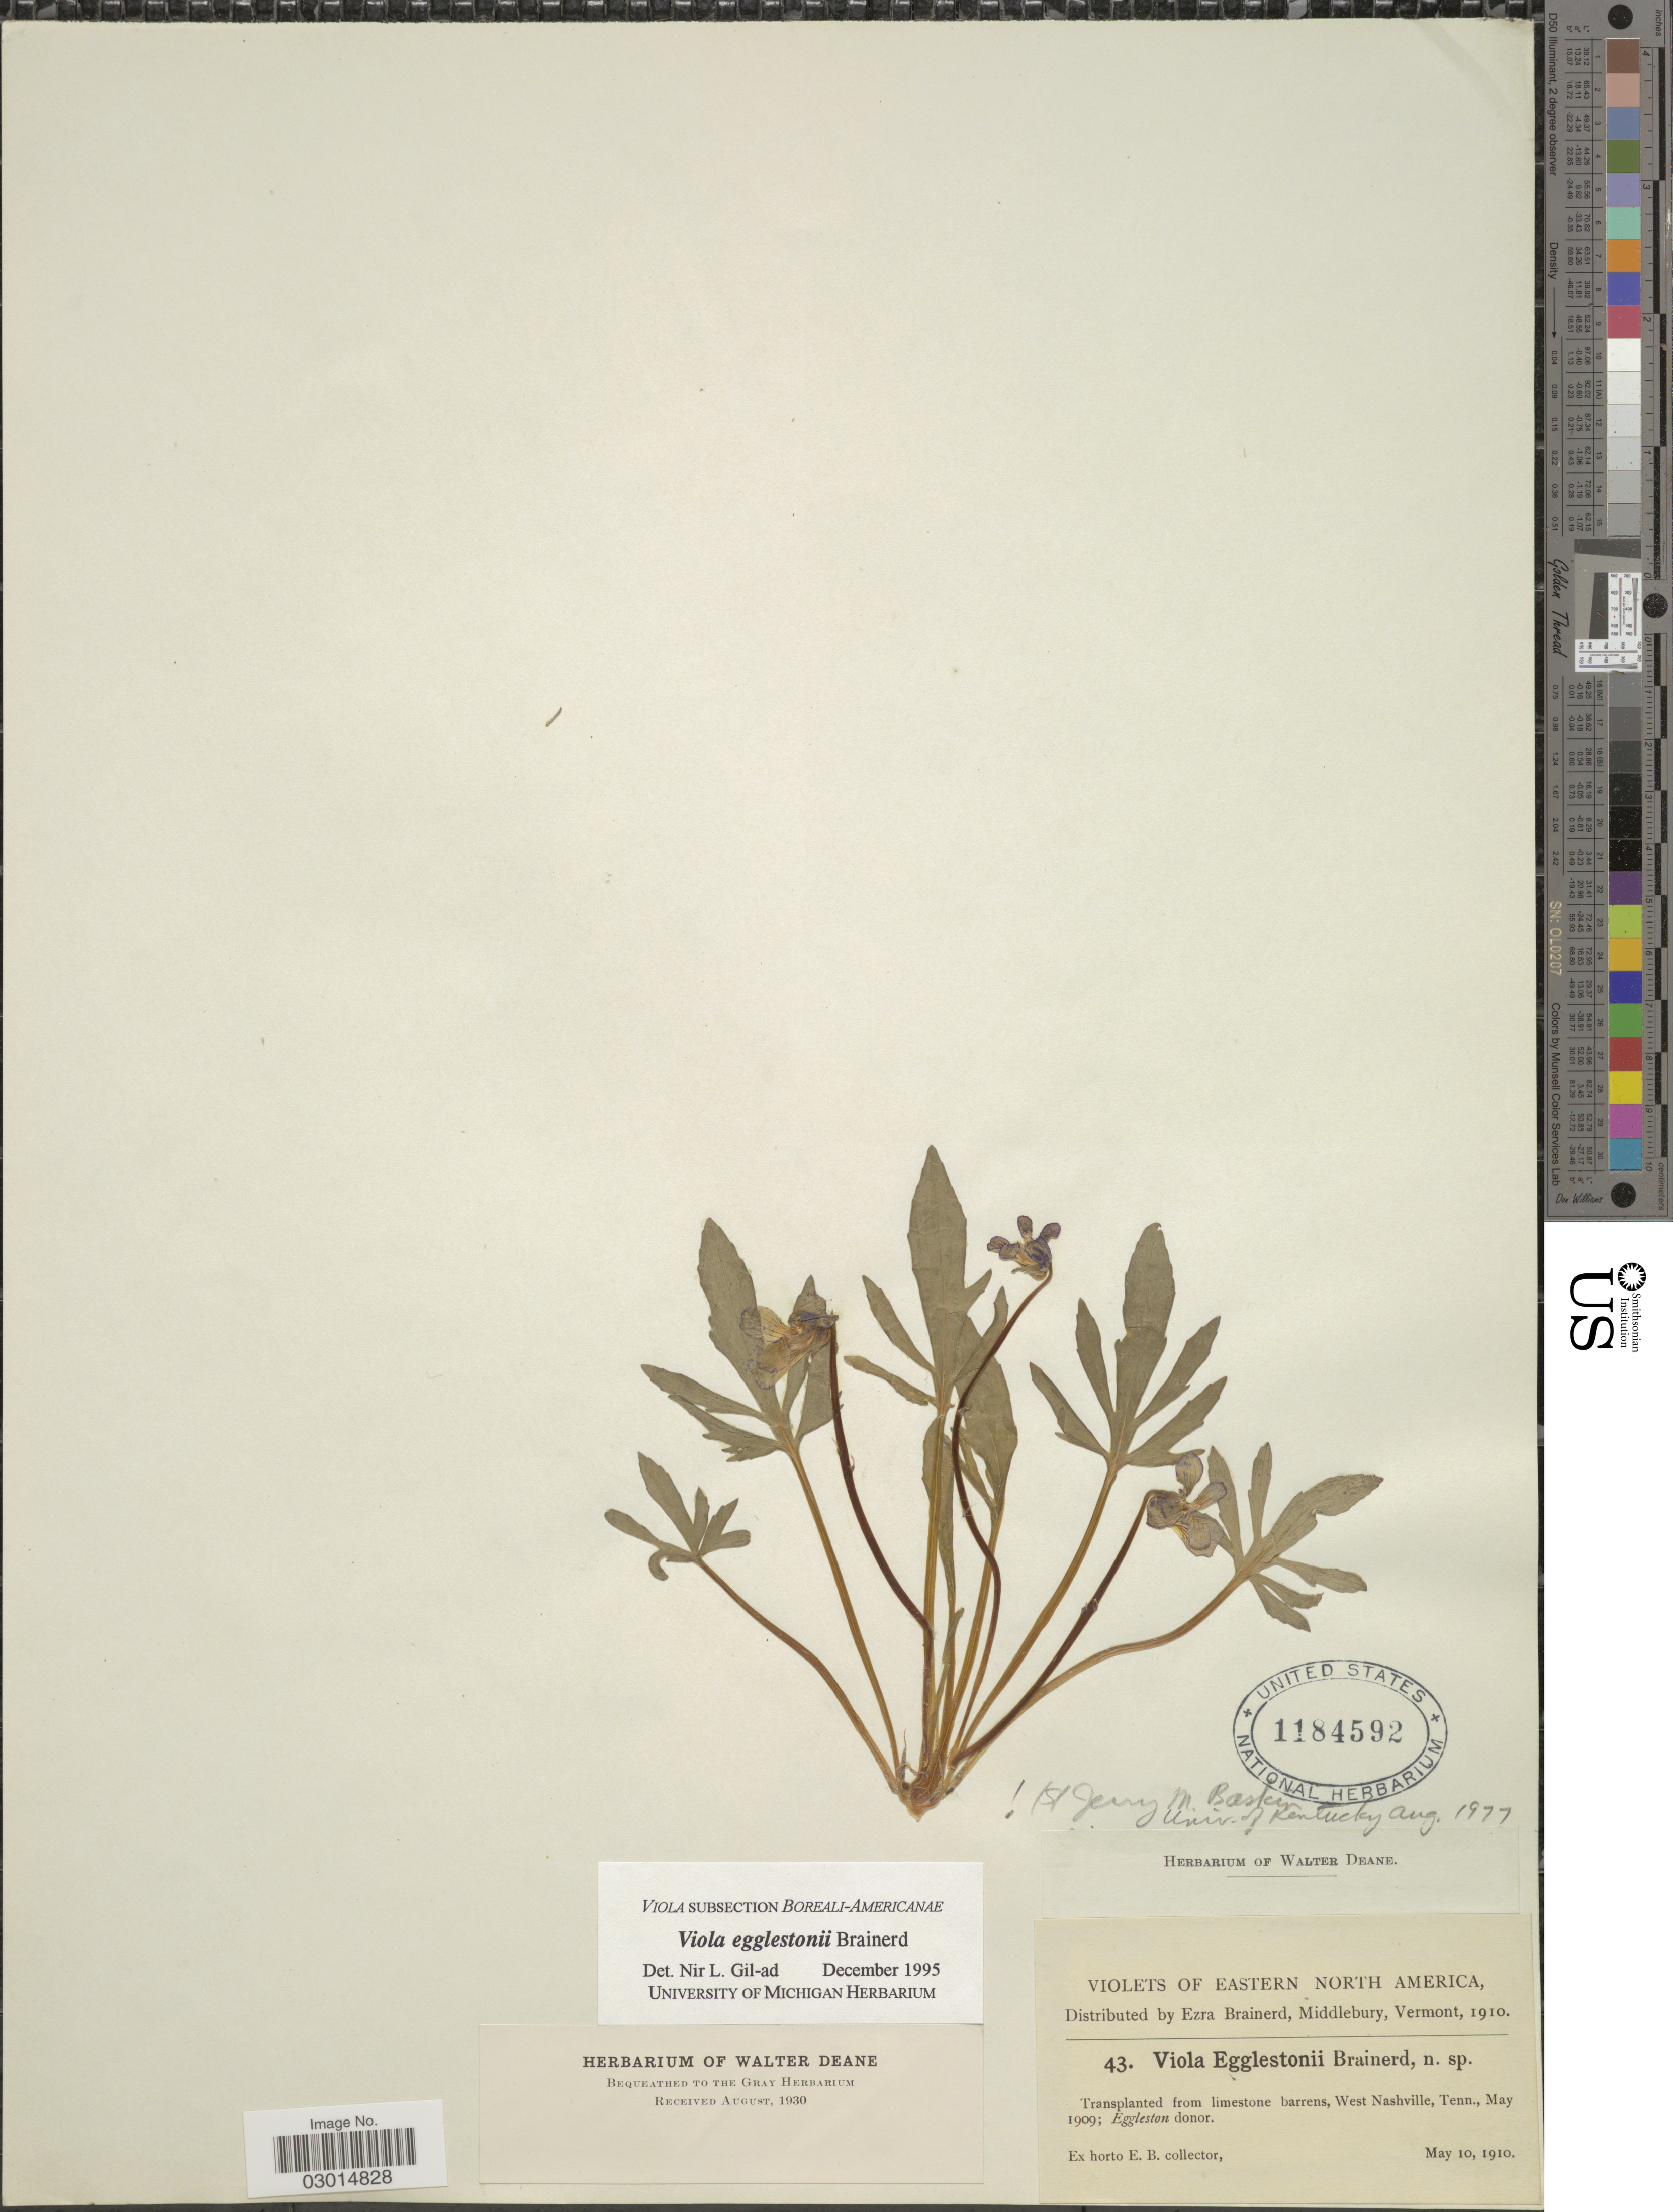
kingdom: Plantae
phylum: Tracheophyta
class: Magnoliopsida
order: Malpighiales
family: Violaceae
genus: Viola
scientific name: Viola egglestonii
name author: Brainerd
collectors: ex herb. Ezra Brainerd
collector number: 43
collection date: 1910-05-10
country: United States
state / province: Tennessee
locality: Eastern North America. Transplanted from limestone barrens, West Nashville, Tenn.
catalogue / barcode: US 1184592